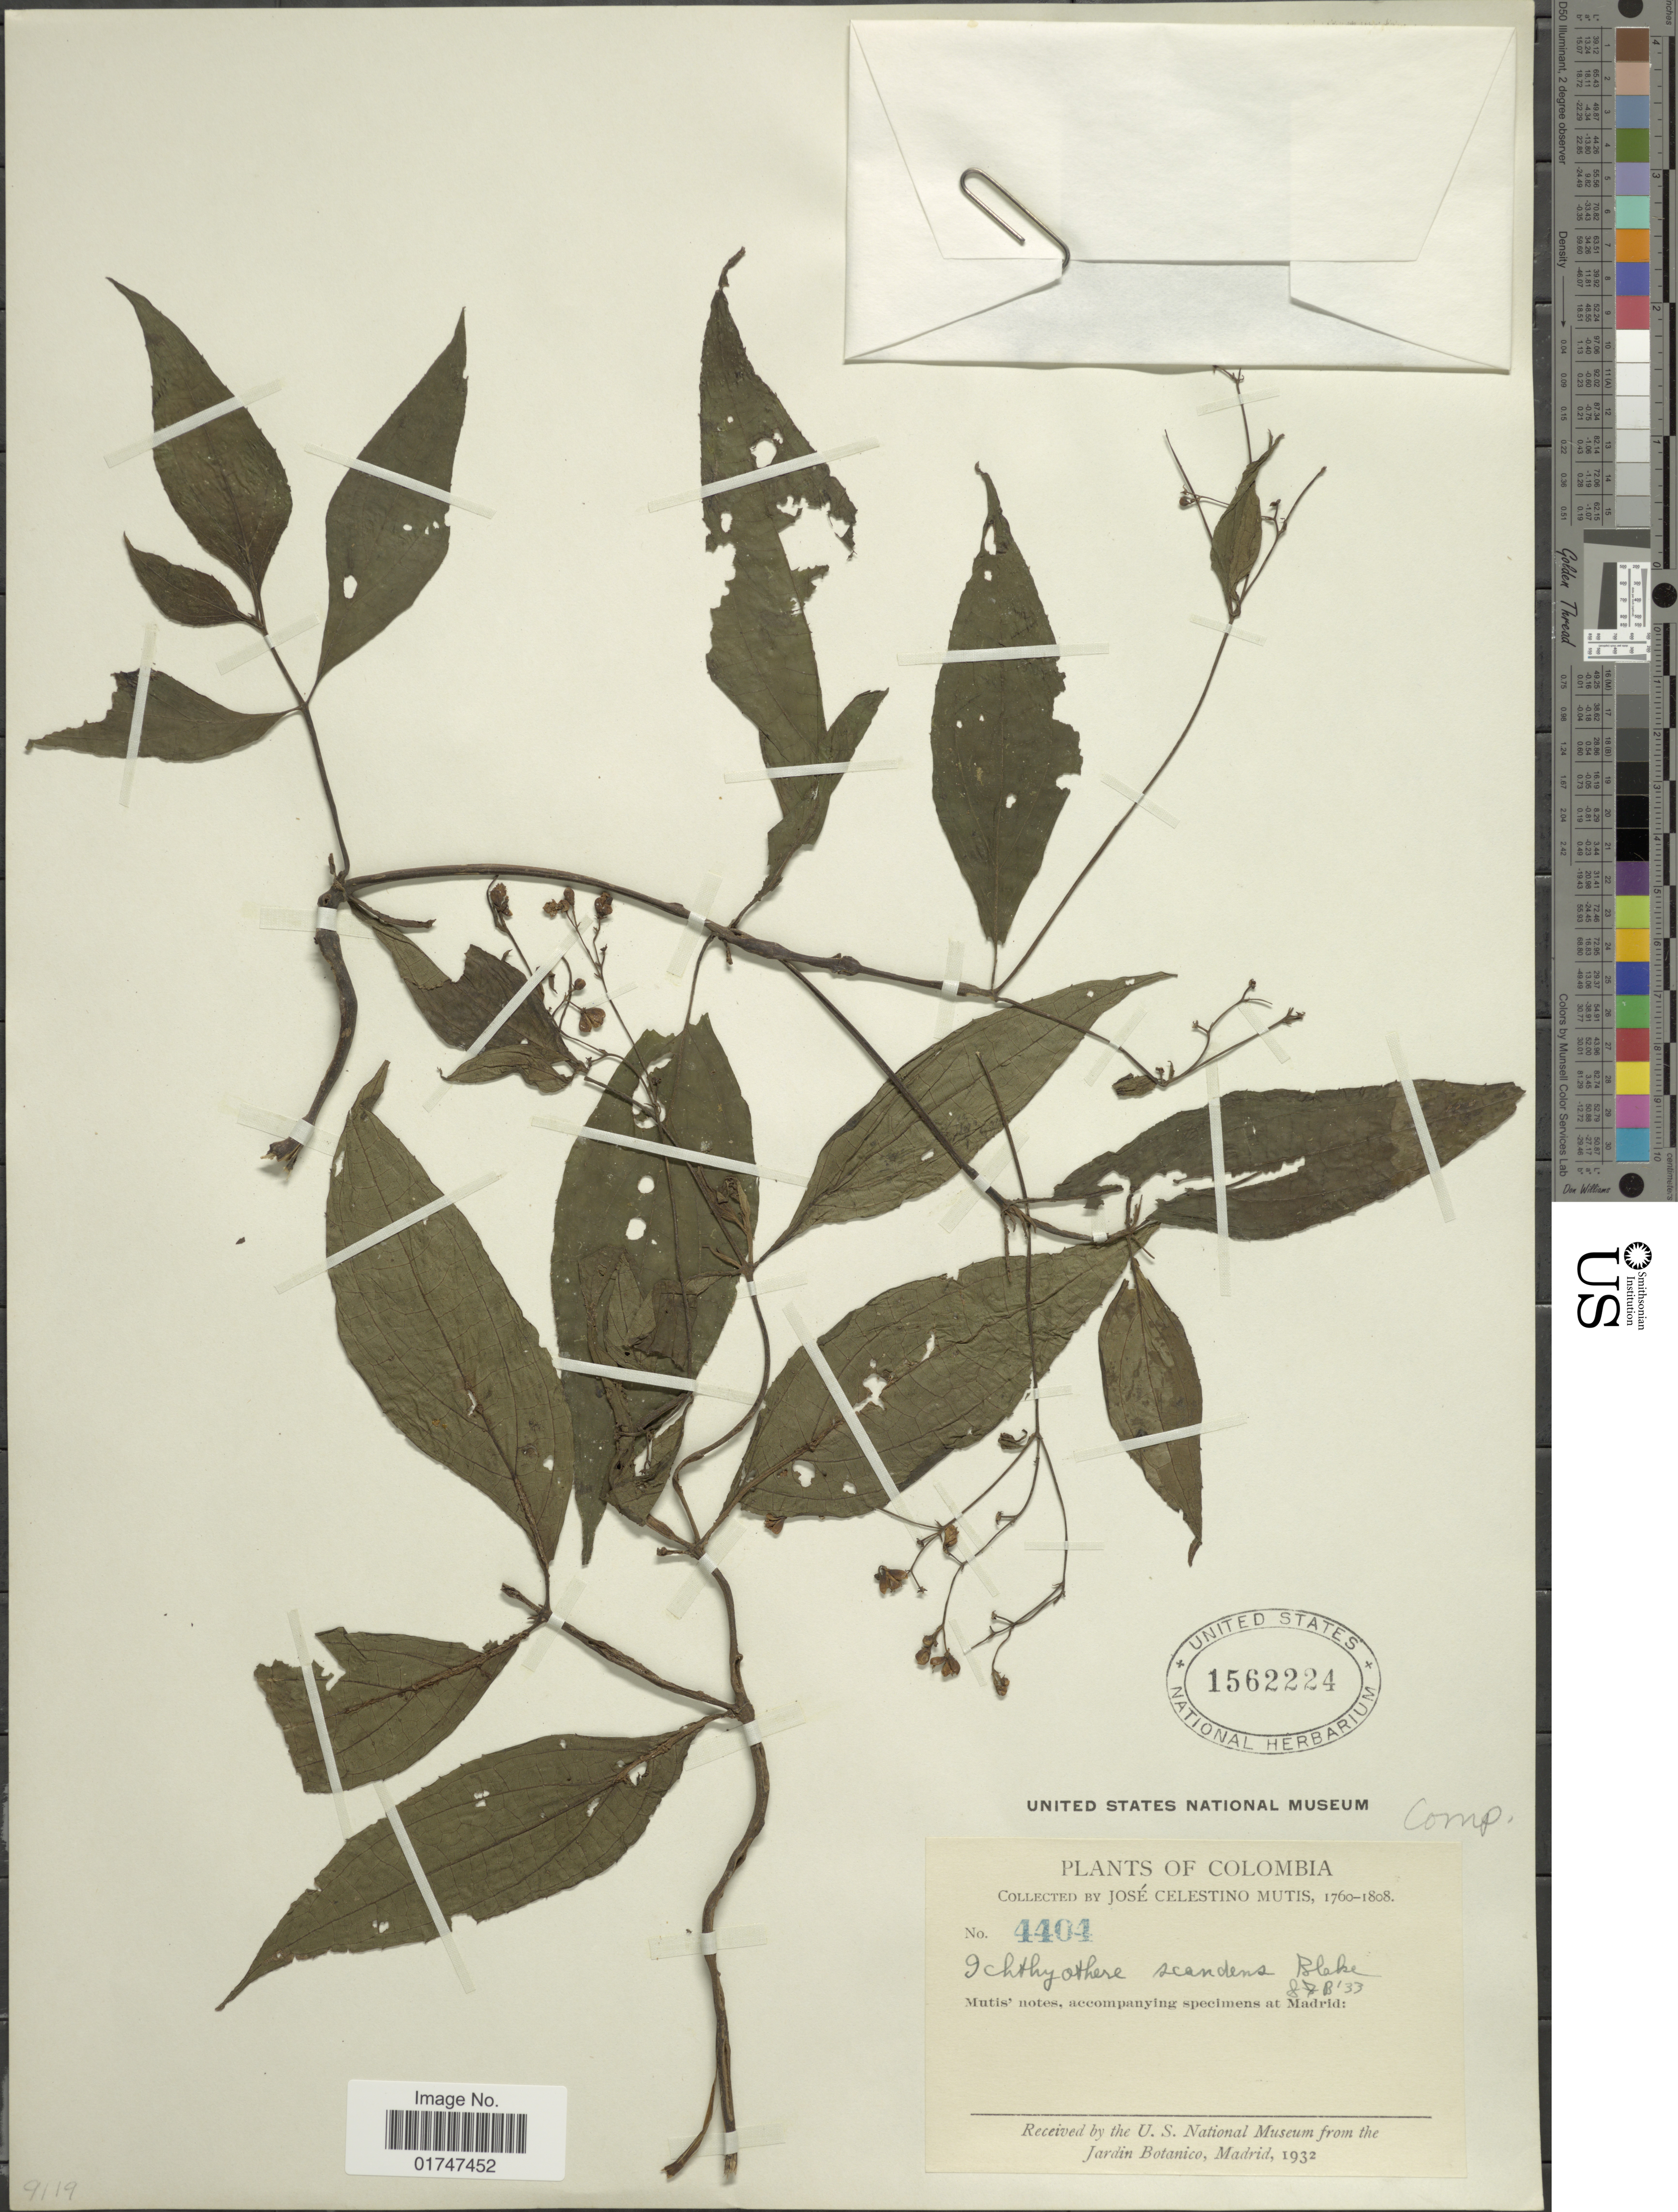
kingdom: Plantae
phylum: Tracheophyta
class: Magnoliopsida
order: Asterales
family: Asteraceae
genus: Ichthyothere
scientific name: Ichthyothere scandens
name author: S.F. Blake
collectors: J. C. B. Mutis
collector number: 4404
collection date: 1760/1808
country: Colombia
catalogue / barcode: US 1562224